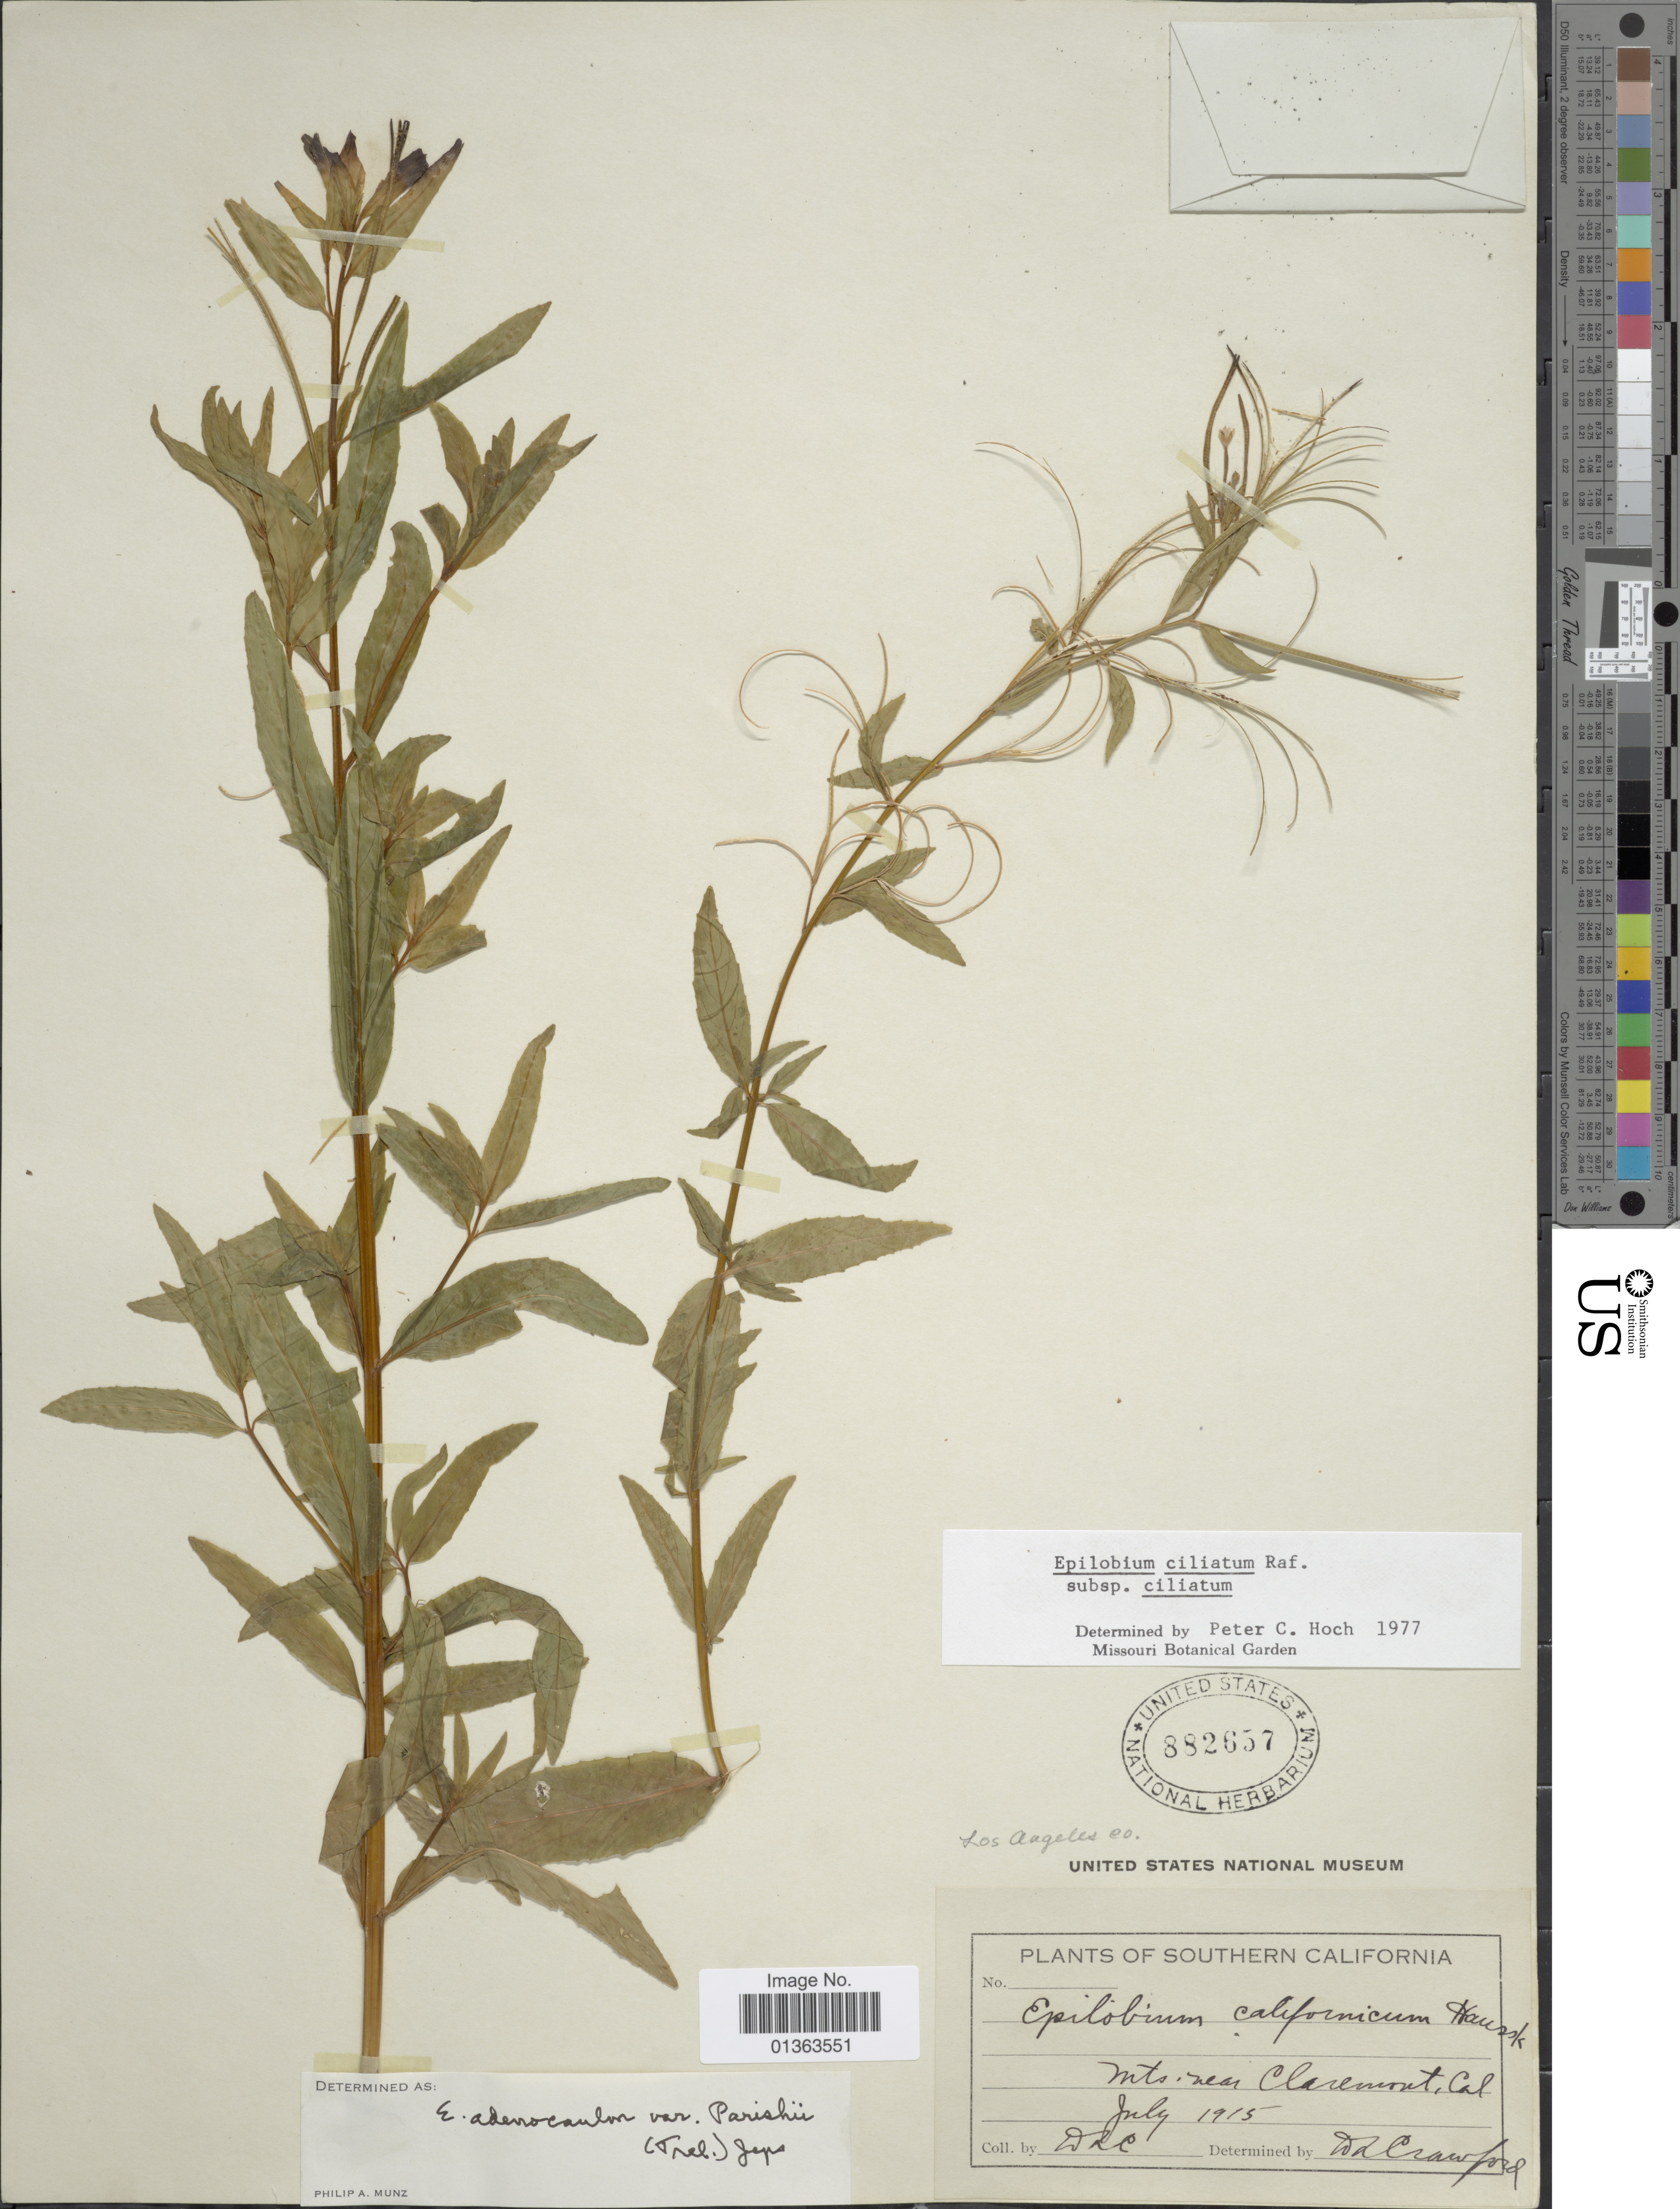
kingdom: Plantae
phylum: Tracheophyta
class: Magnoliopsida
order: Myrtales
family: Onagraceae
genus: Epilobium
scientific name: Epilobium ciliatum subsp. ciliatum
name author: Raf.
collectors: D. L. Crawford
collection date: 1915-07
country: United States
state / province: California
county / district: Los Angeles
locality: Southern California. Mts. near Claremont.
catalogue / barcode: US 882657